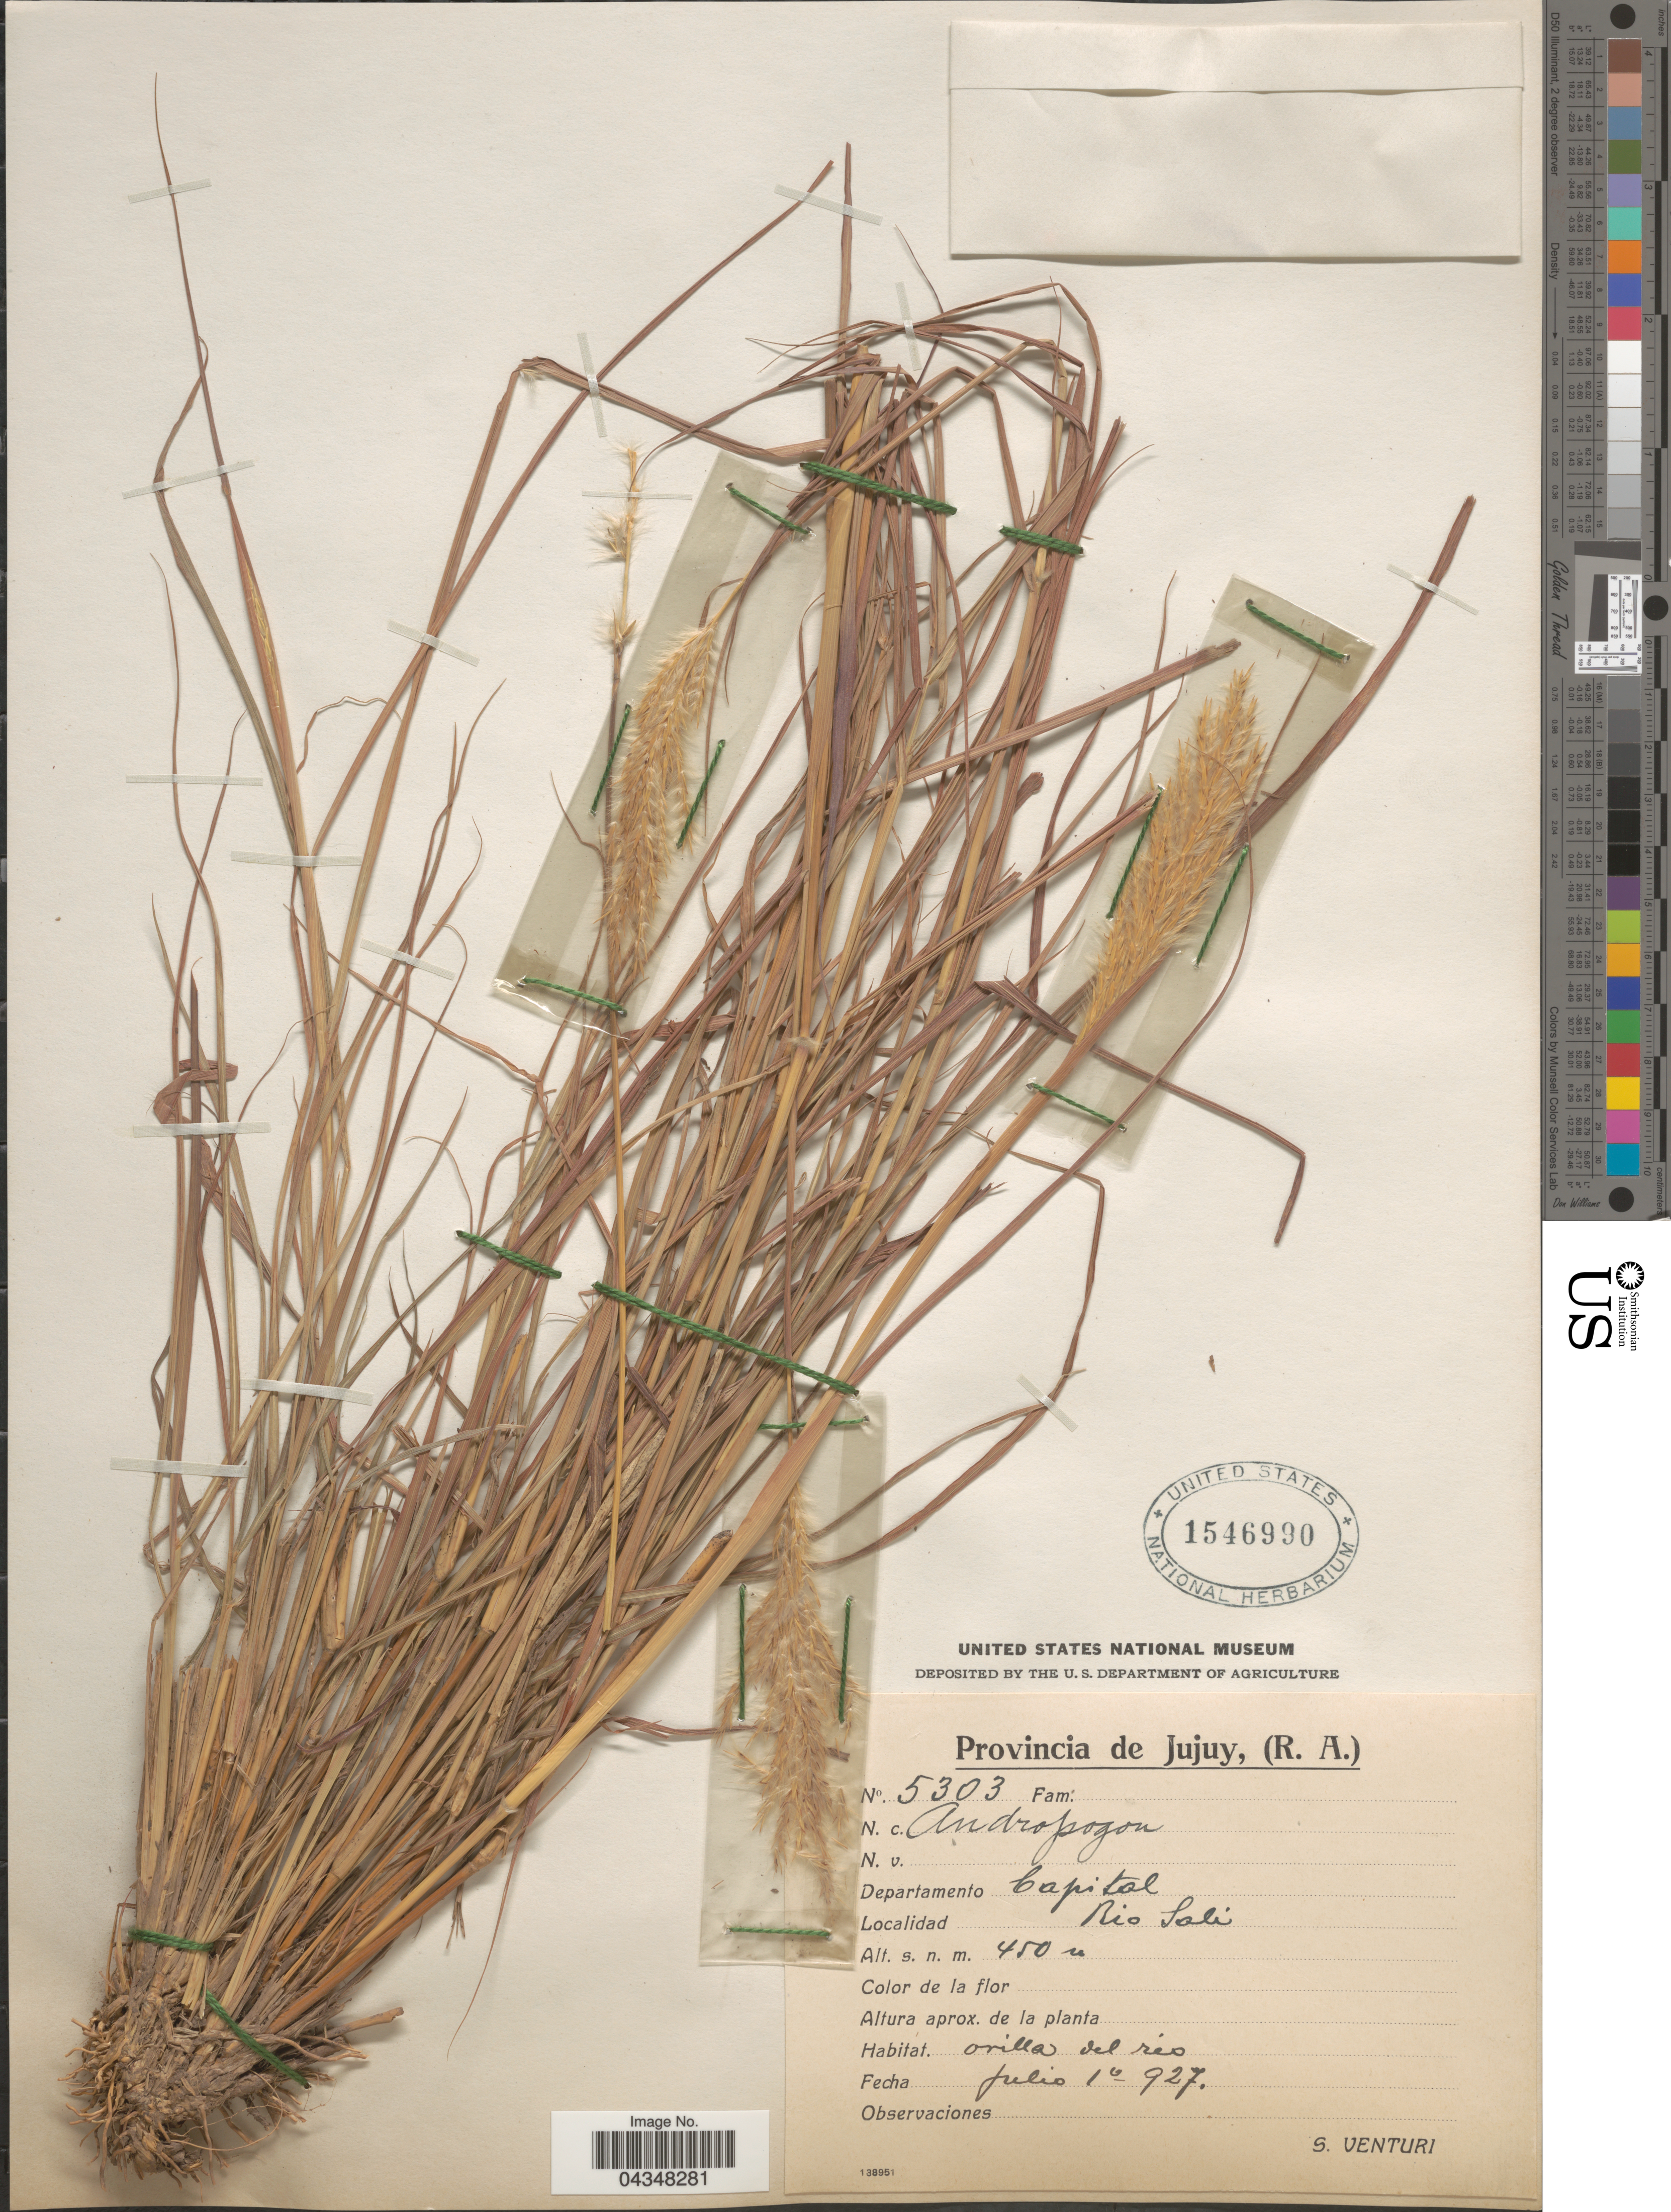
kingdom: Plantae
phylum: Tracheophyta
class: Liliopsida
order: Poales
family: Poaceae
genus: Bothriochloa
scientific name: Bothriochloa laguroides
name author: (DC.) Herter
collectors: S. Venturi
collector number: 5303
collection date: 1927-07-01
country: Argentina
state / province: Jujuy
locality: Departamento Capital. Rio Sali.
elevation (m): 450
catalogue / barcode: US 1546990